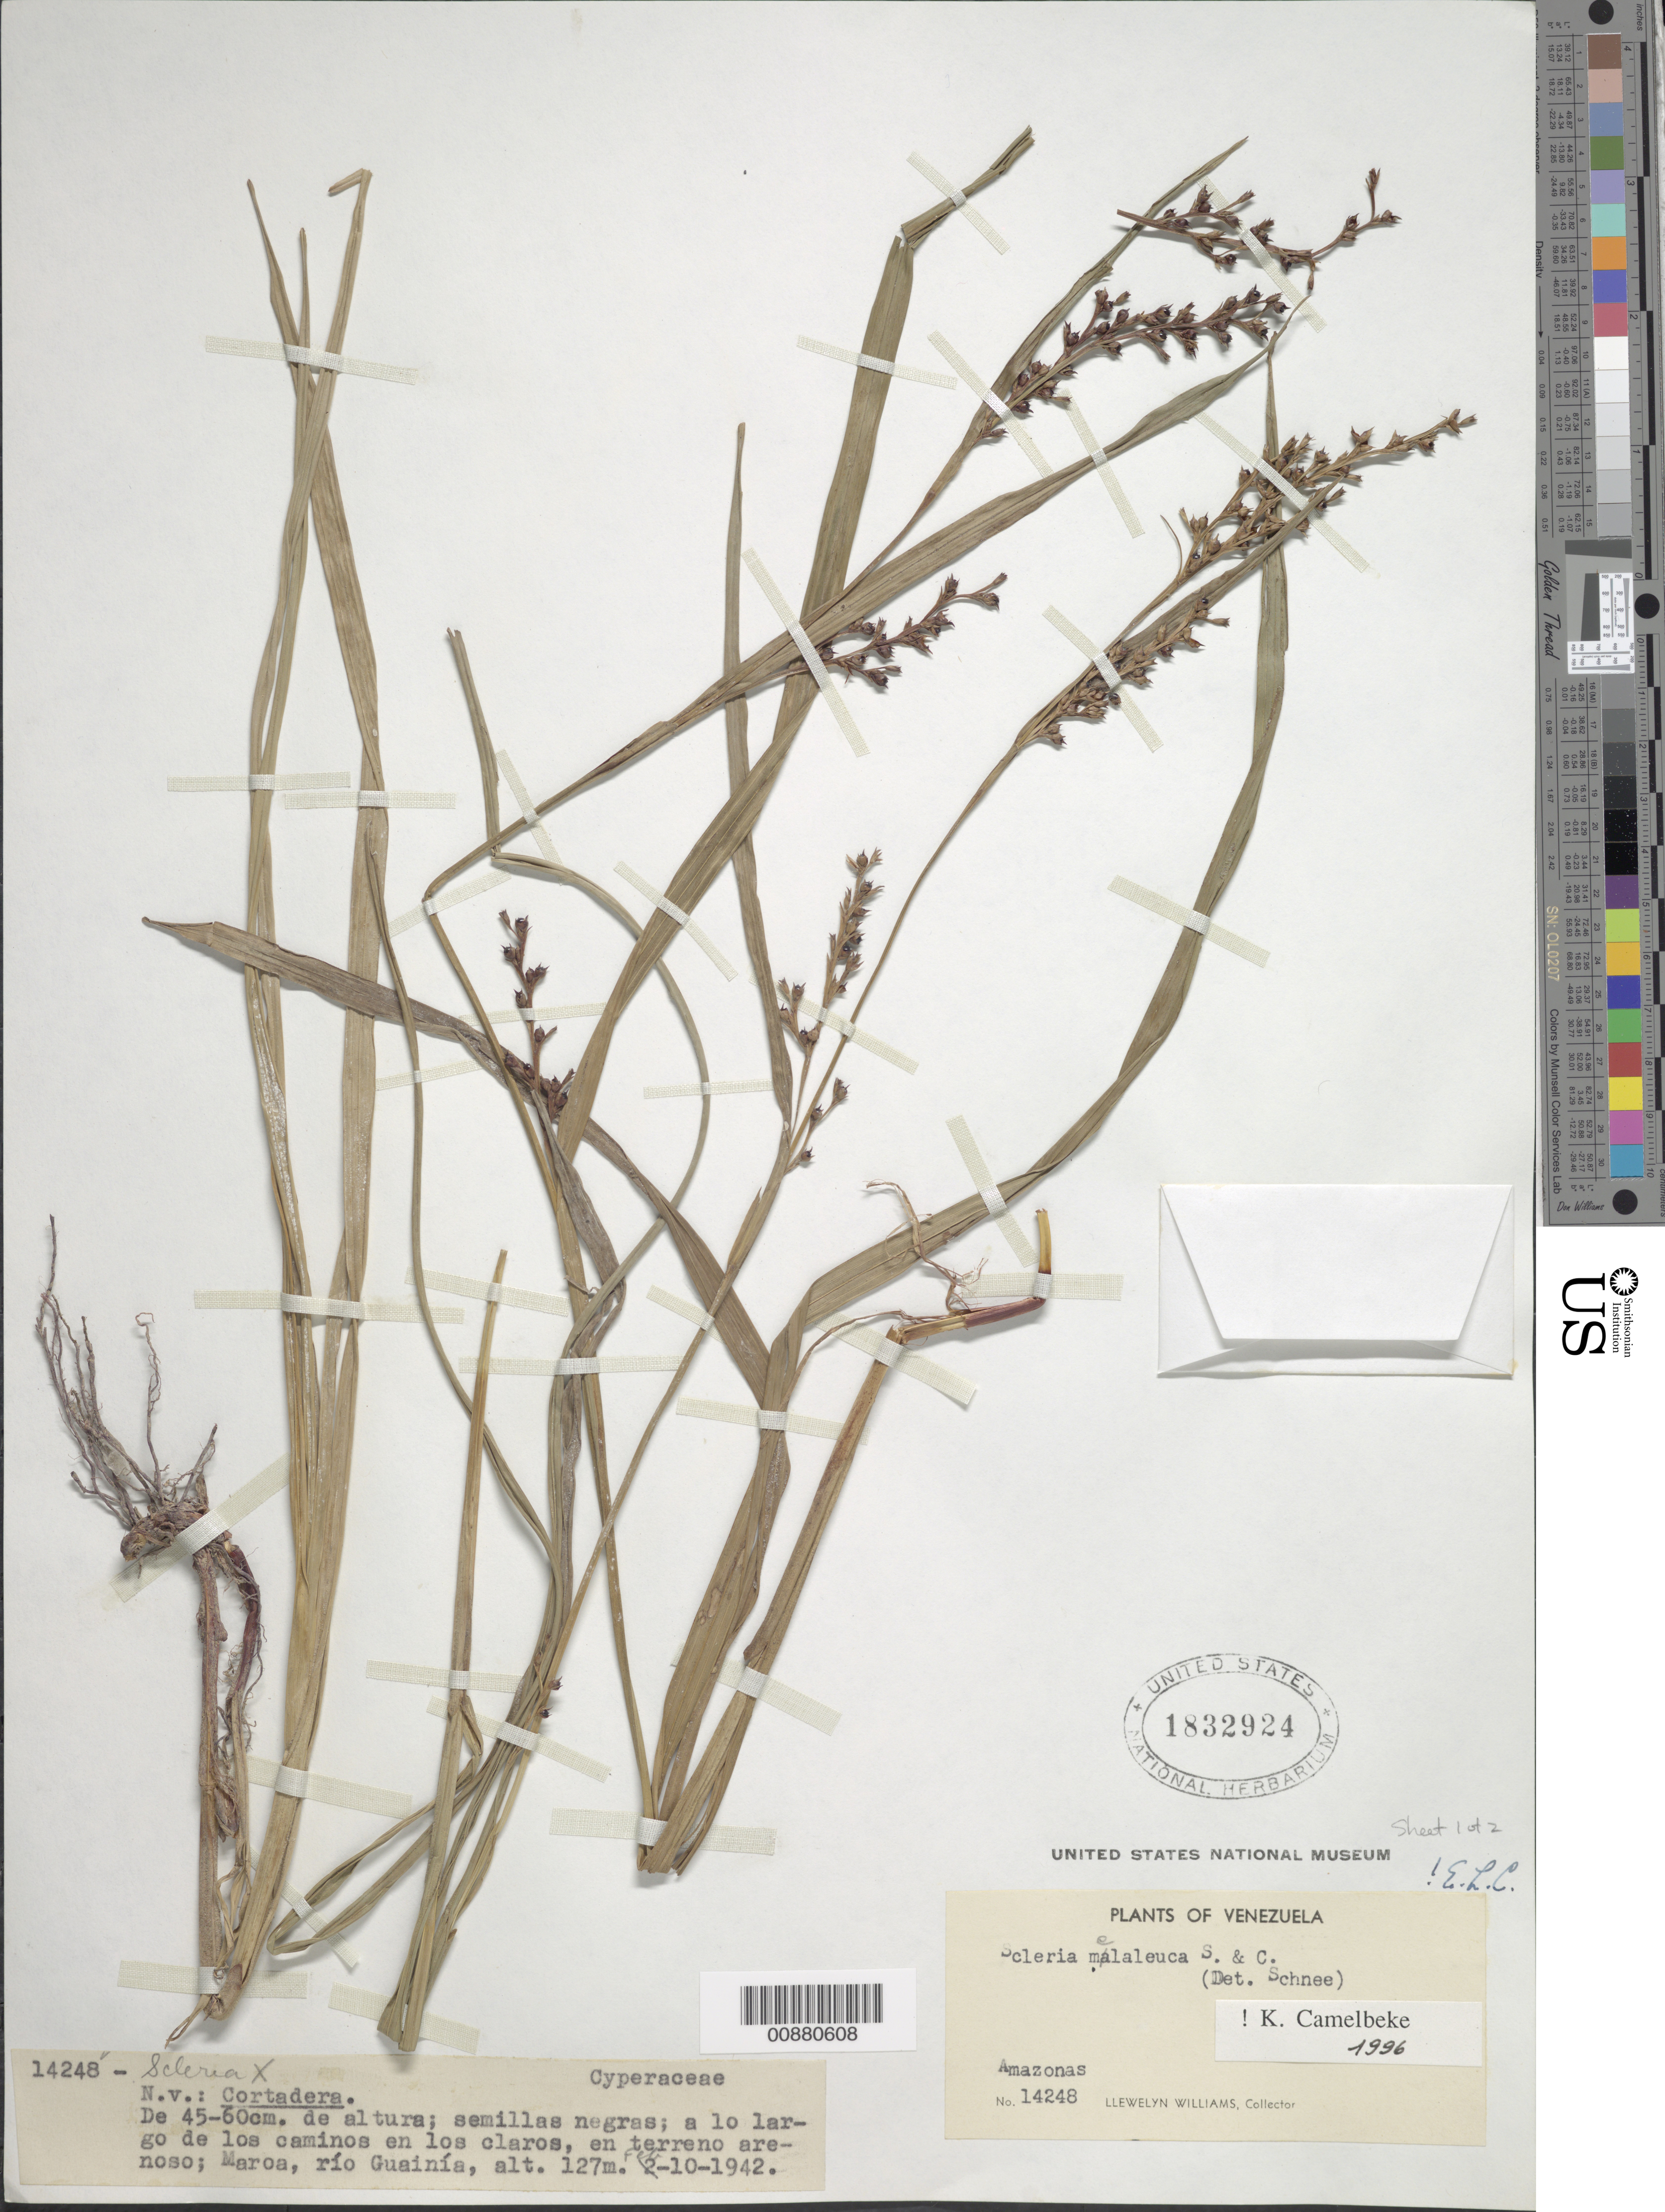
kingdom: Plantae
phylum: Tracheophyta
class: Liliopsida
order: Poales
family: Cyperaceae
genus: Scleria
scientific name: Scleria gaertneri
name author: Raddi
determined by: Strong, Mark T., (BOT), Smithsonian Institution - National Museum of Natural History (UNITED STATES)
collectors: Ll. Williams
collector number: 14248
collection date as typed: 10-Feb-42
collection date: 1942-02-10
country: Venezuela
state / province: Amazonas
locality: Maroa, Río Guainía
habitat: Caminos en los claros, en terreno arenoso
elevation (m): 127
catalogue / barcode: US 1832924